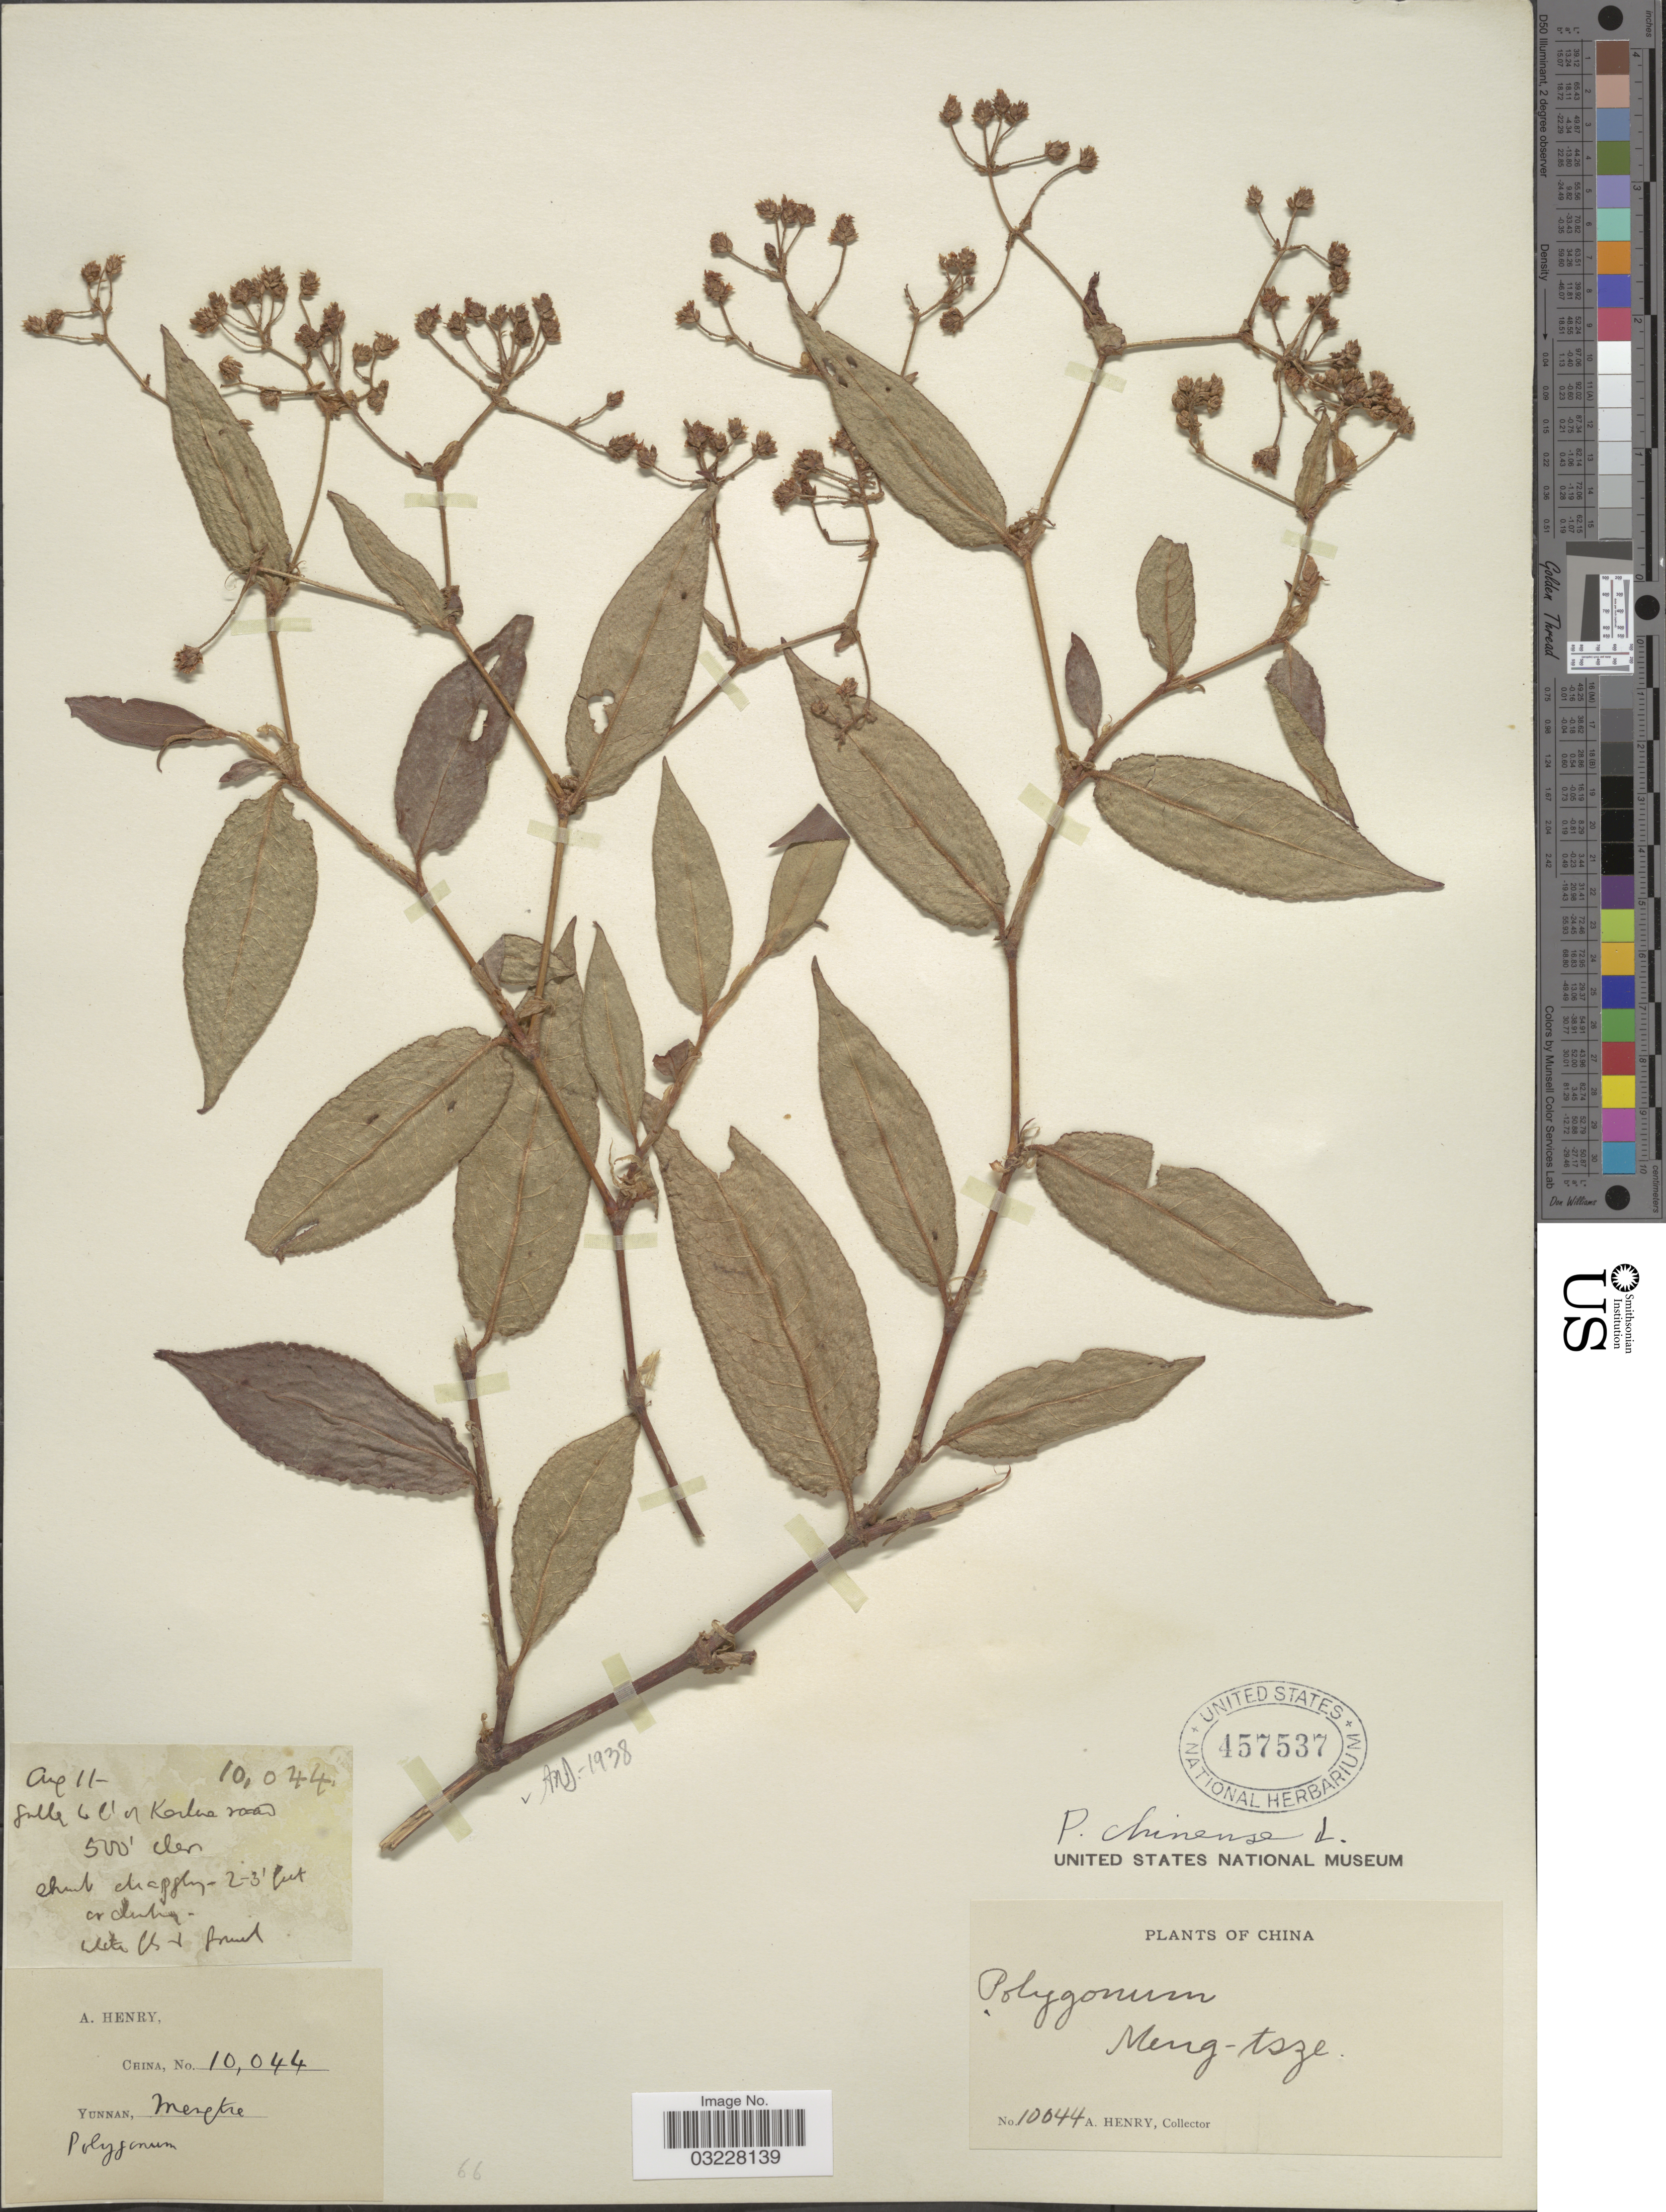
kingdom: Plantae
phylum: Tracheophyta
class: Magnoliopsida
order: Caryophyllales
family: Polygonaceae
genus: Polygonum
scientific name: Polygonum chinense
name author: L.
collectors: A. Henry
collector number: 10044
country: China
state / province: Yunnan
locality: Meng-tsze. Gulley to ? of Karlua road.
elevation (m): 152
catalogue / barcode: US 457537